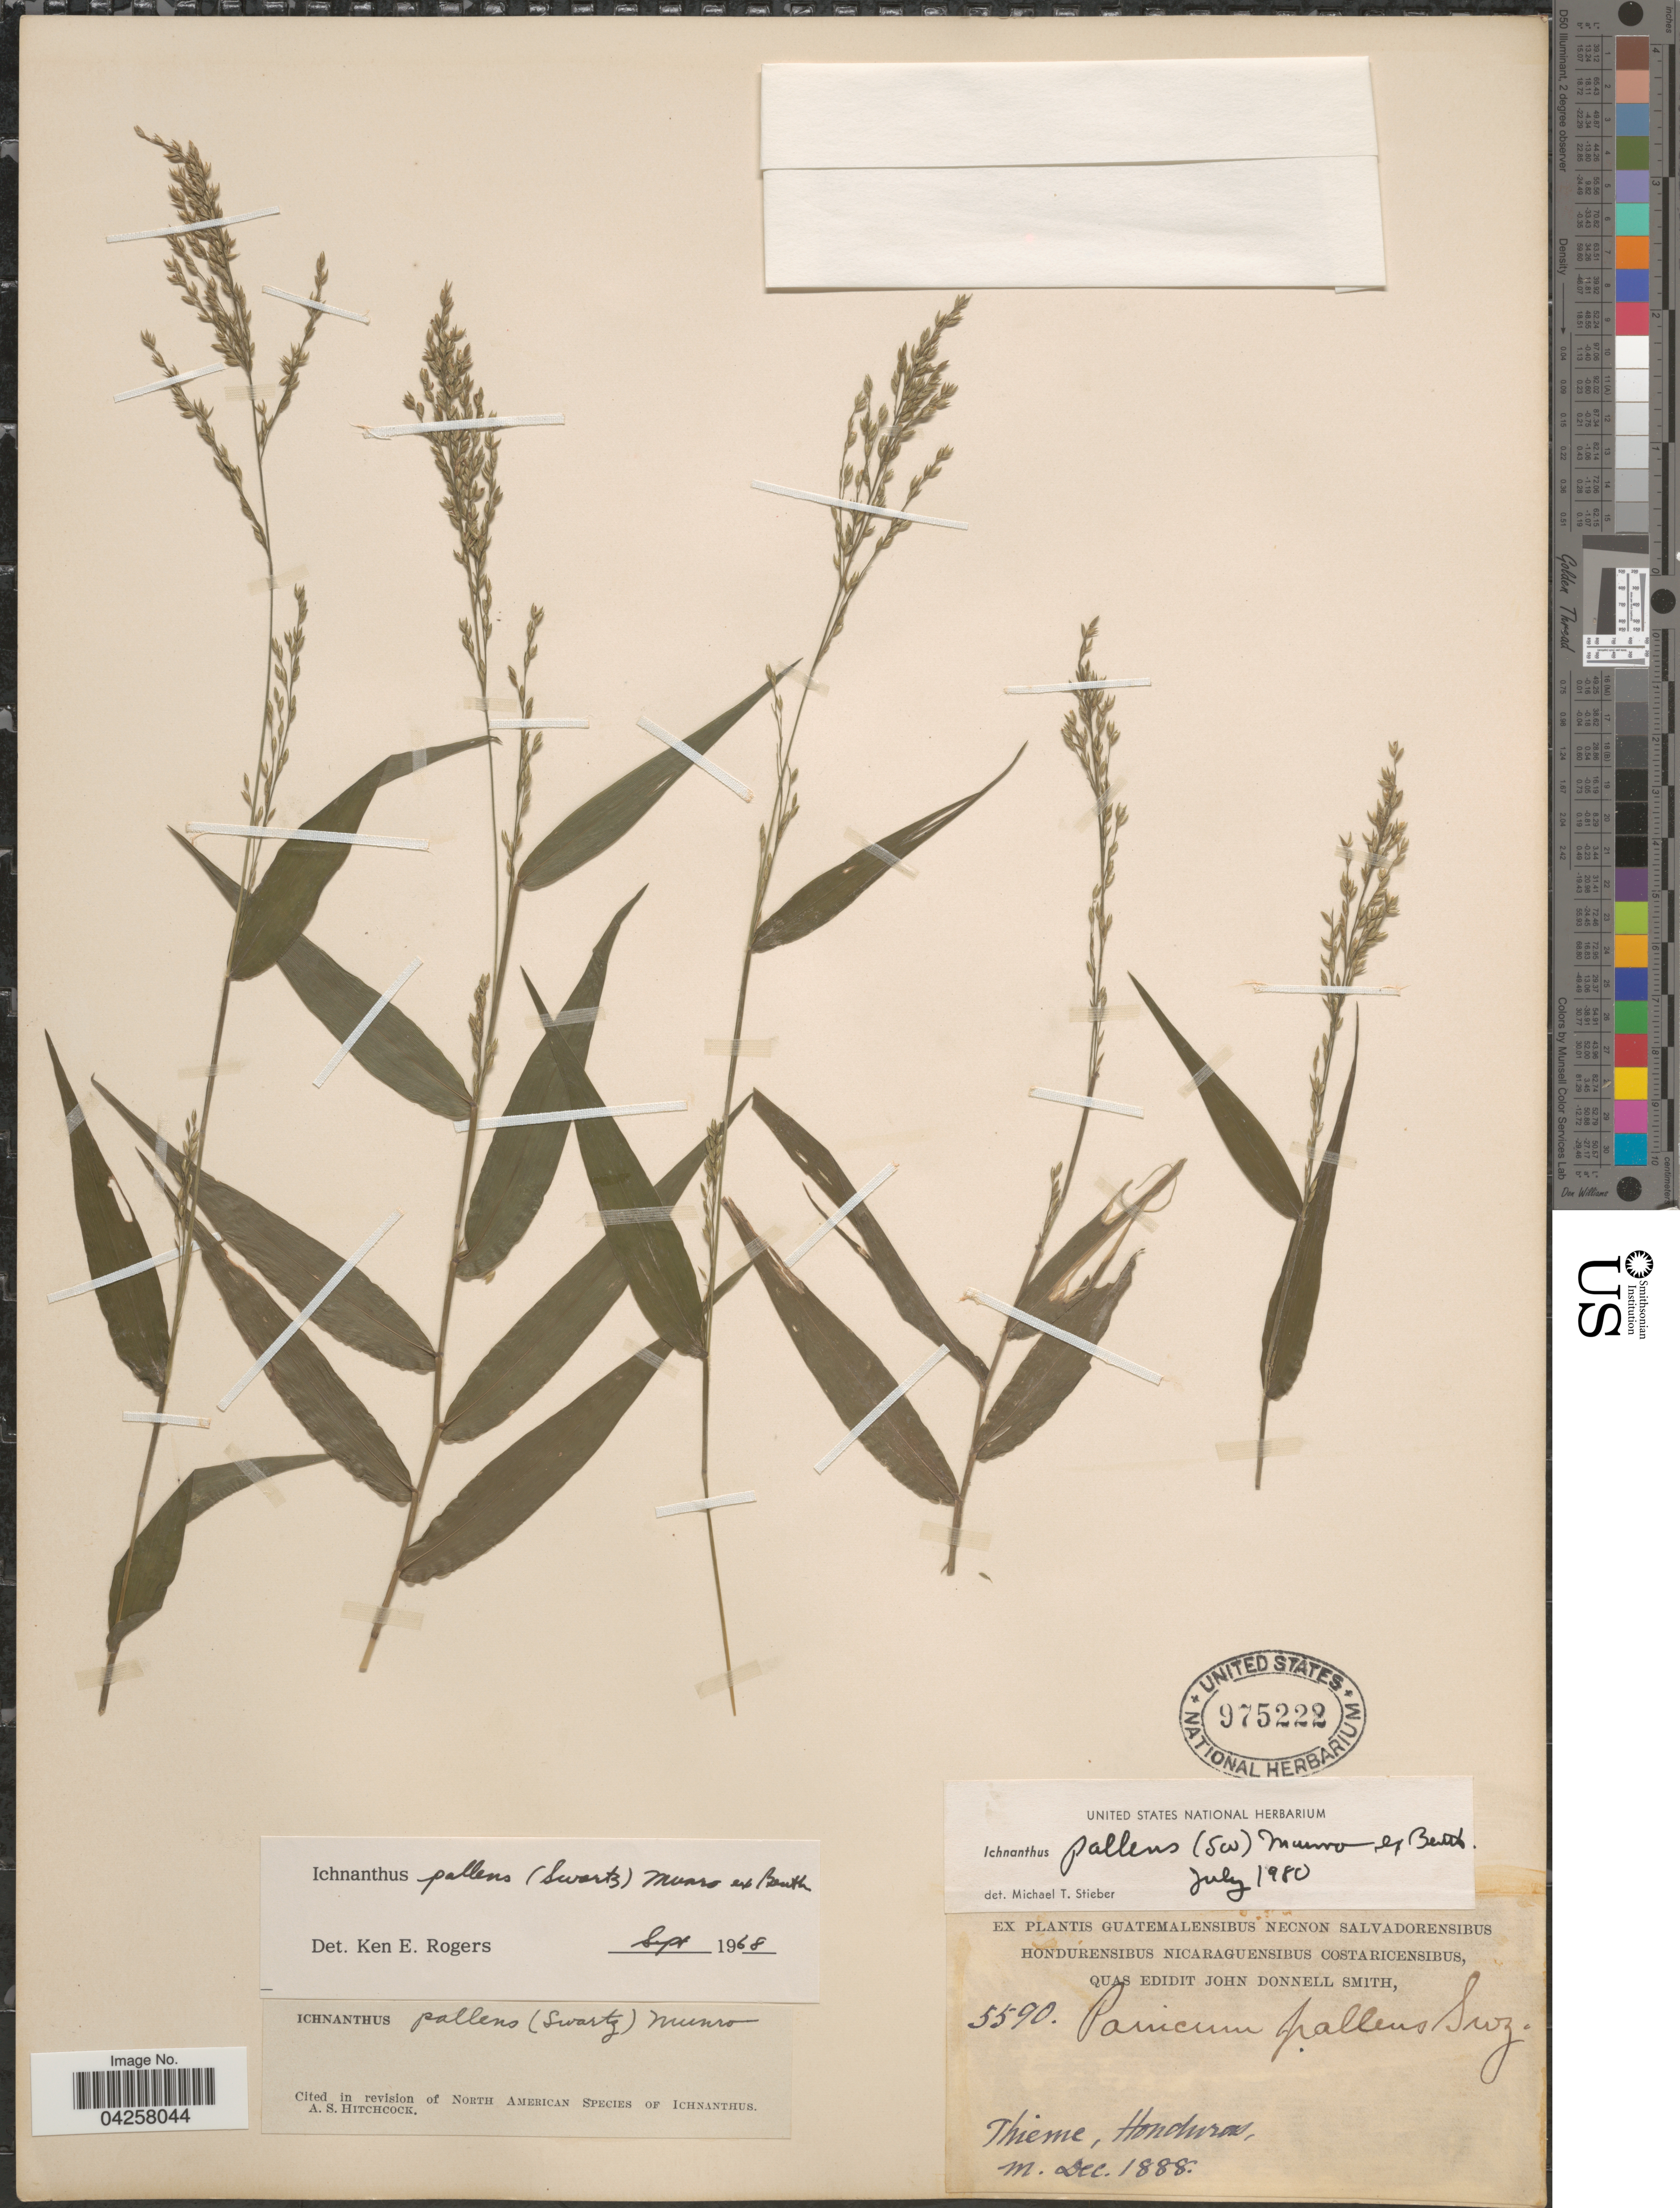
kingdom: Plantae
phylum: Tracheophyta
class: Liliopsida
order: Poales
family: Poaceae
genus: Ichnanthus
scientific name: Ichnanthus pallens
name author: (Sw.) Munro ex Benth.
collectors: Thieme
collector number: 5590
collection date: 1888-12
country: Honduras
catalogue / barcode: US 975222